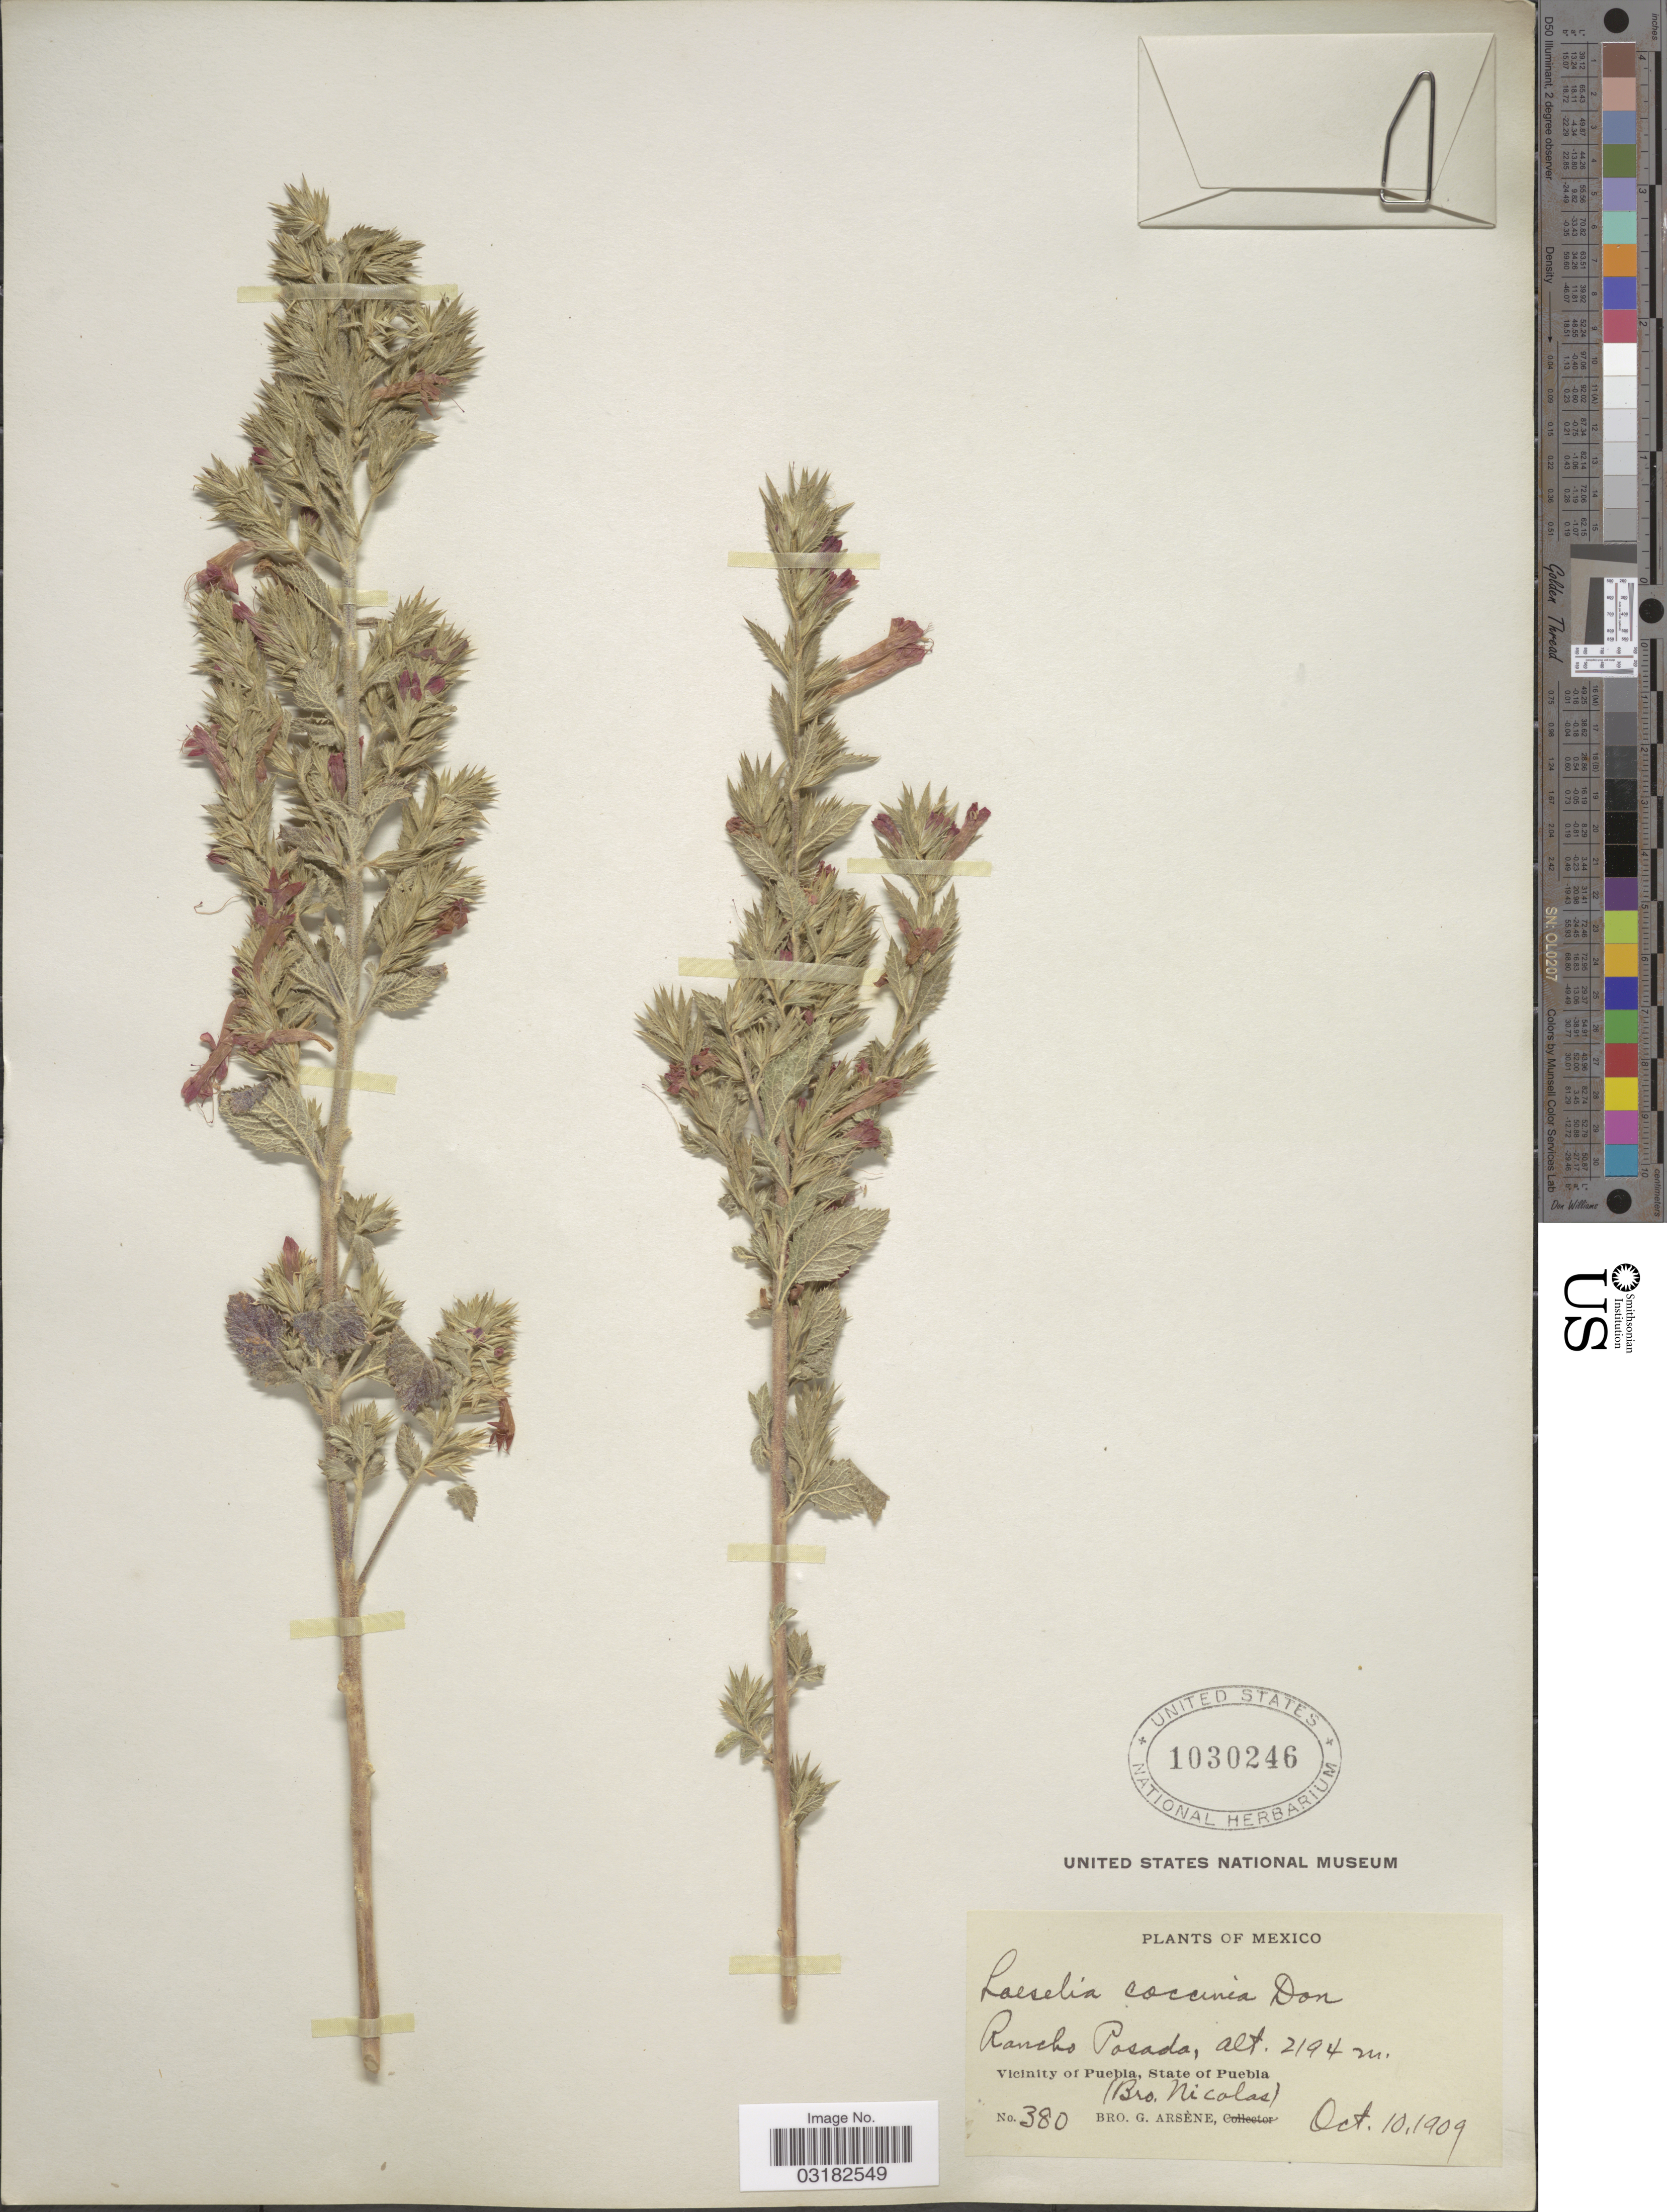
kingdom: Plantae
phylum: Tracheophyta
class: Magnoliopsida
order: Ericales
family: Polemoniaceae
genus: Loeselia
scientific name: Loeselia mexicana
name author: (Lam.) Brand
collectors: Bro. G. Arsène & Bro. Nicolas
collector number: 380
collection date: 1909-10-10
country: Mexico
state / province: Puebla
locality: Rancho Posado. Vicinity of Puebla.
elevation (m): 2194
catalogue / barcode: US 1030246